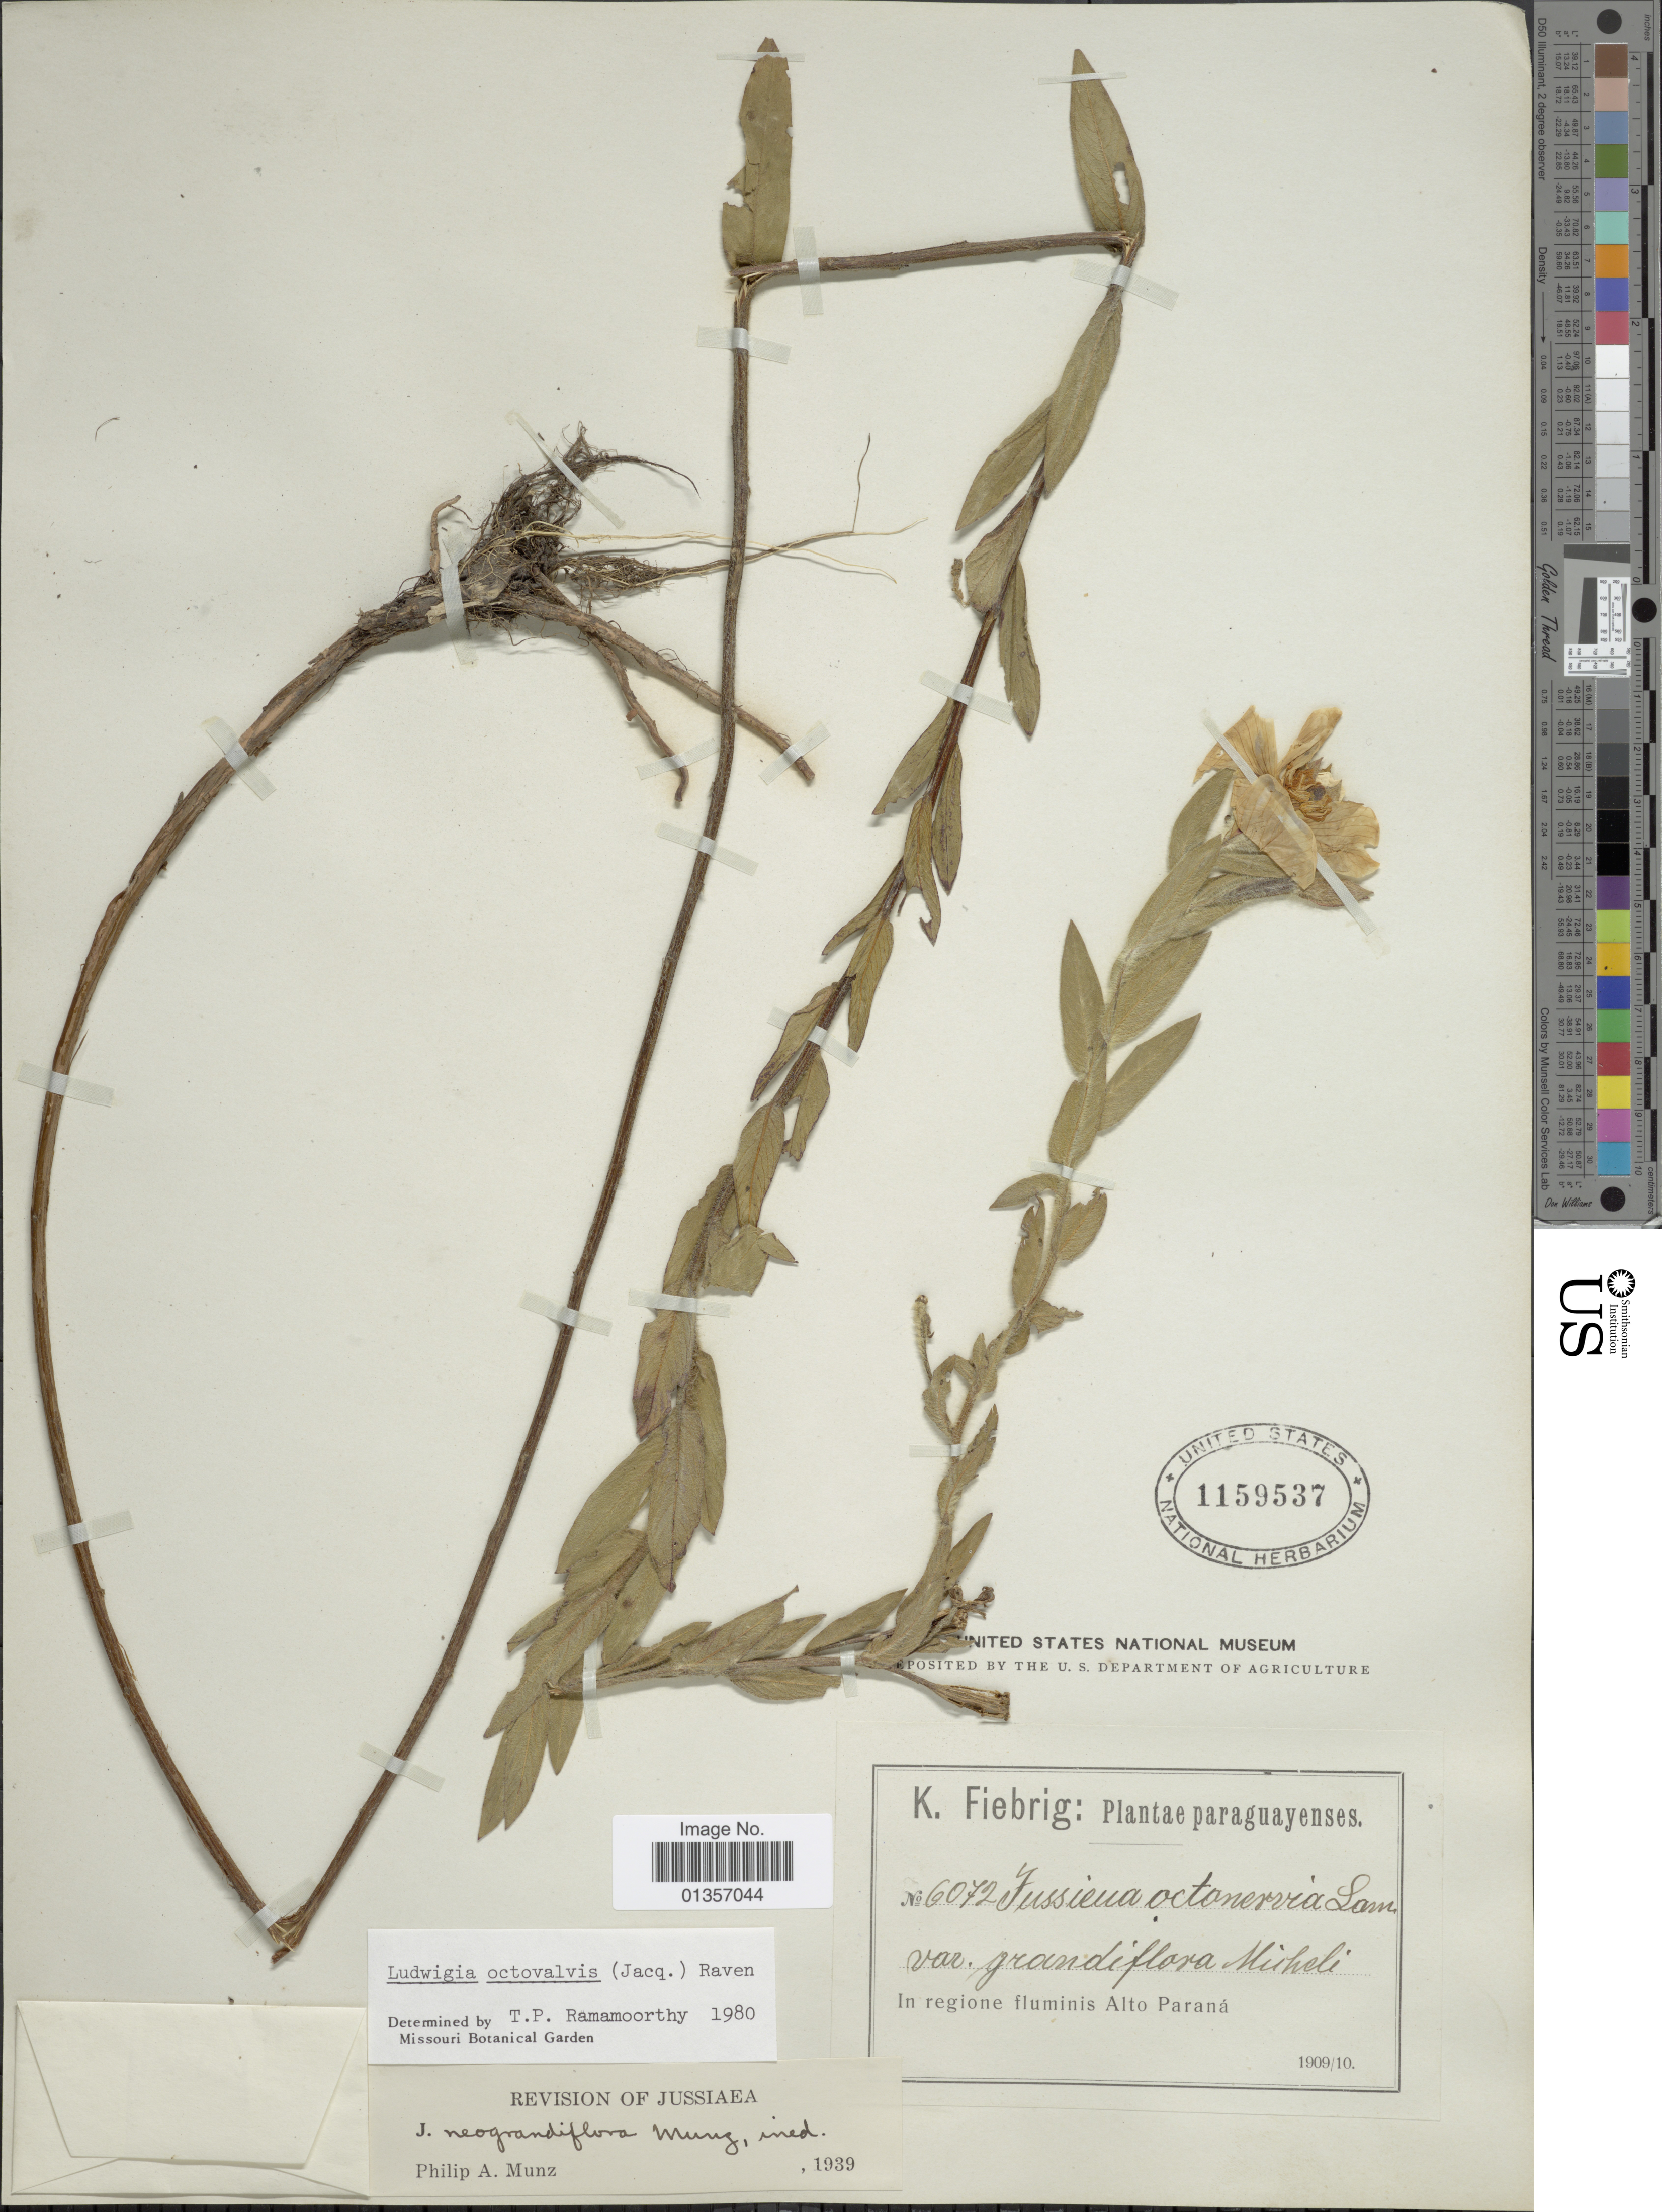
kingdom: Plantae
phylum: Tracheophyta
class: Magnoliopsida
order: Myrtales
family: Onagraceae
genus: Ludwigia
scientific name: Ludwigia octovalvis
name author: (Jacq.) P.H. Raven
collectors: K. Fiebrig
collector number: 6072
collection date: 1909/1910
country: Paraguay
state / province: Alto Parana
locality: In regione fluminis Alto Parana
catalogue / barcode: US 1159537